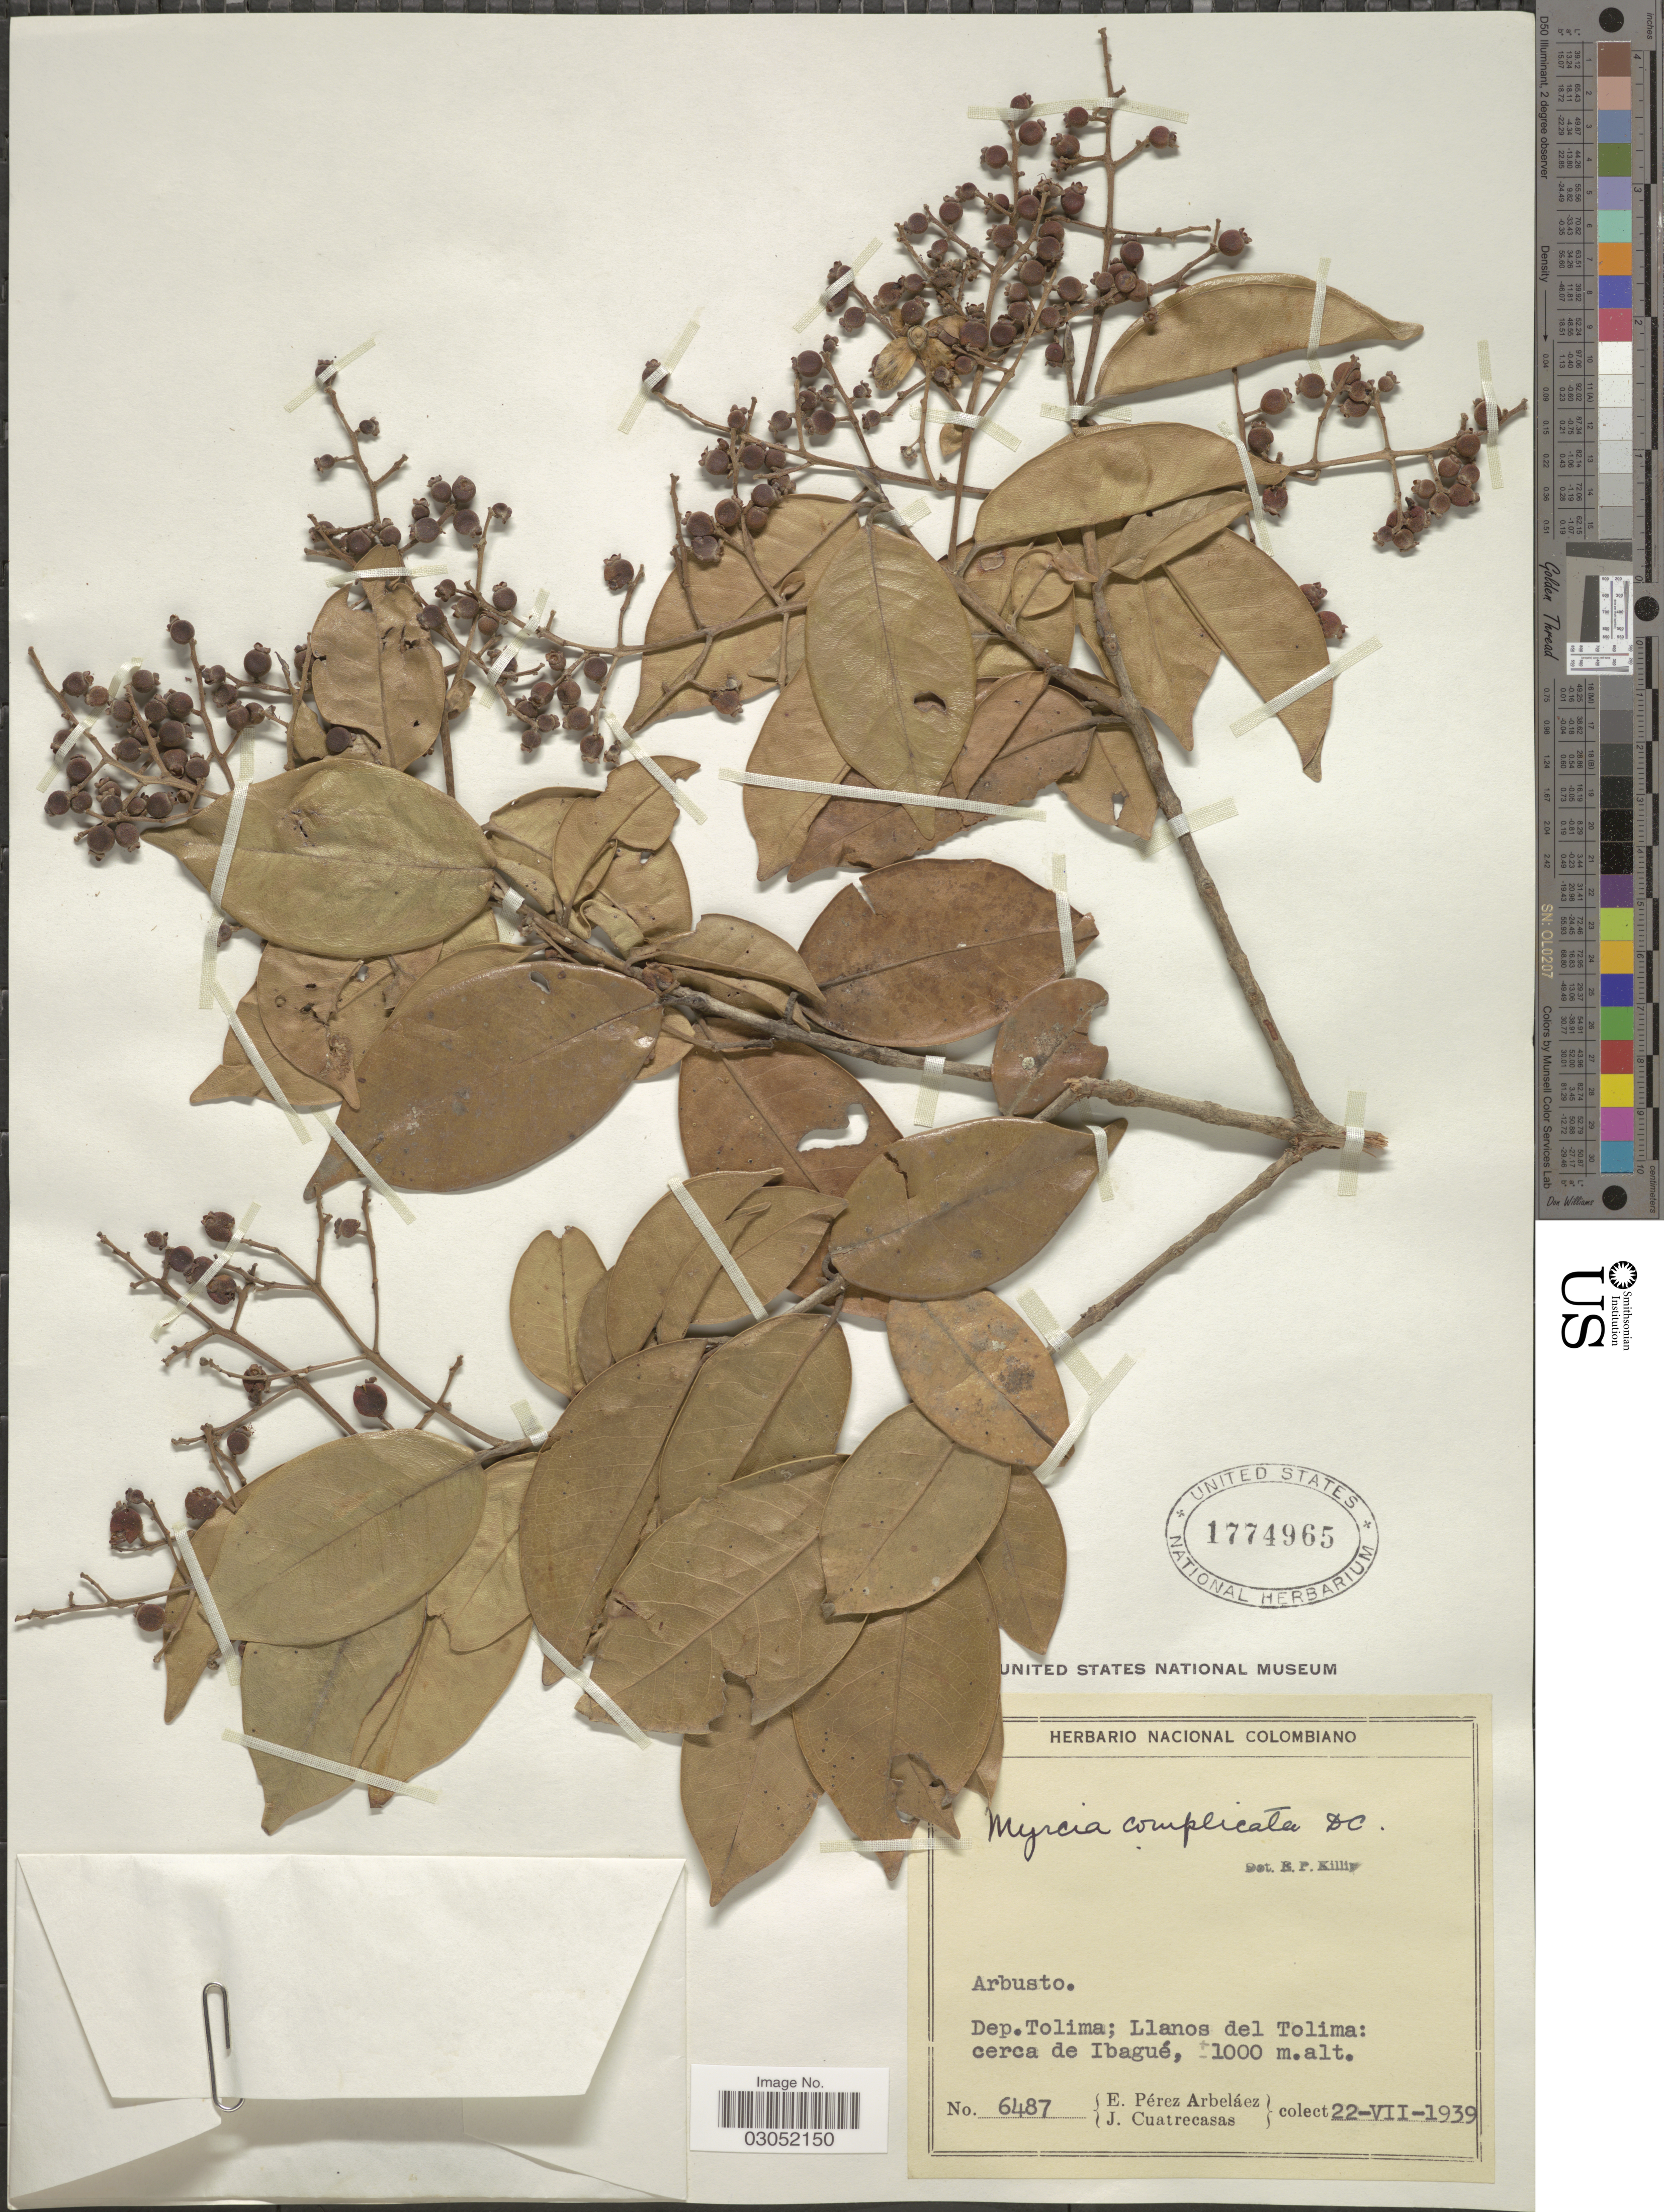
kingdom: Plantae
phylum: Tracheophyta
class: Magnoliopsida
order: Myrtales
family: Myrtaceae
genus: Myrcia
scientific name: Myrcia complicata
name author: DC.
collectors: E. Pérez Arbeláez & J. Cuatrecasas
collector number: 6487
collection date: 1939-07-22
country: Colombia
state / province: Tolima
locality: Dep. Tolima; Llanos del Tolima: cerca de Ibagué.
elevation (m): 1000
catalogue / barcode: US 1774965